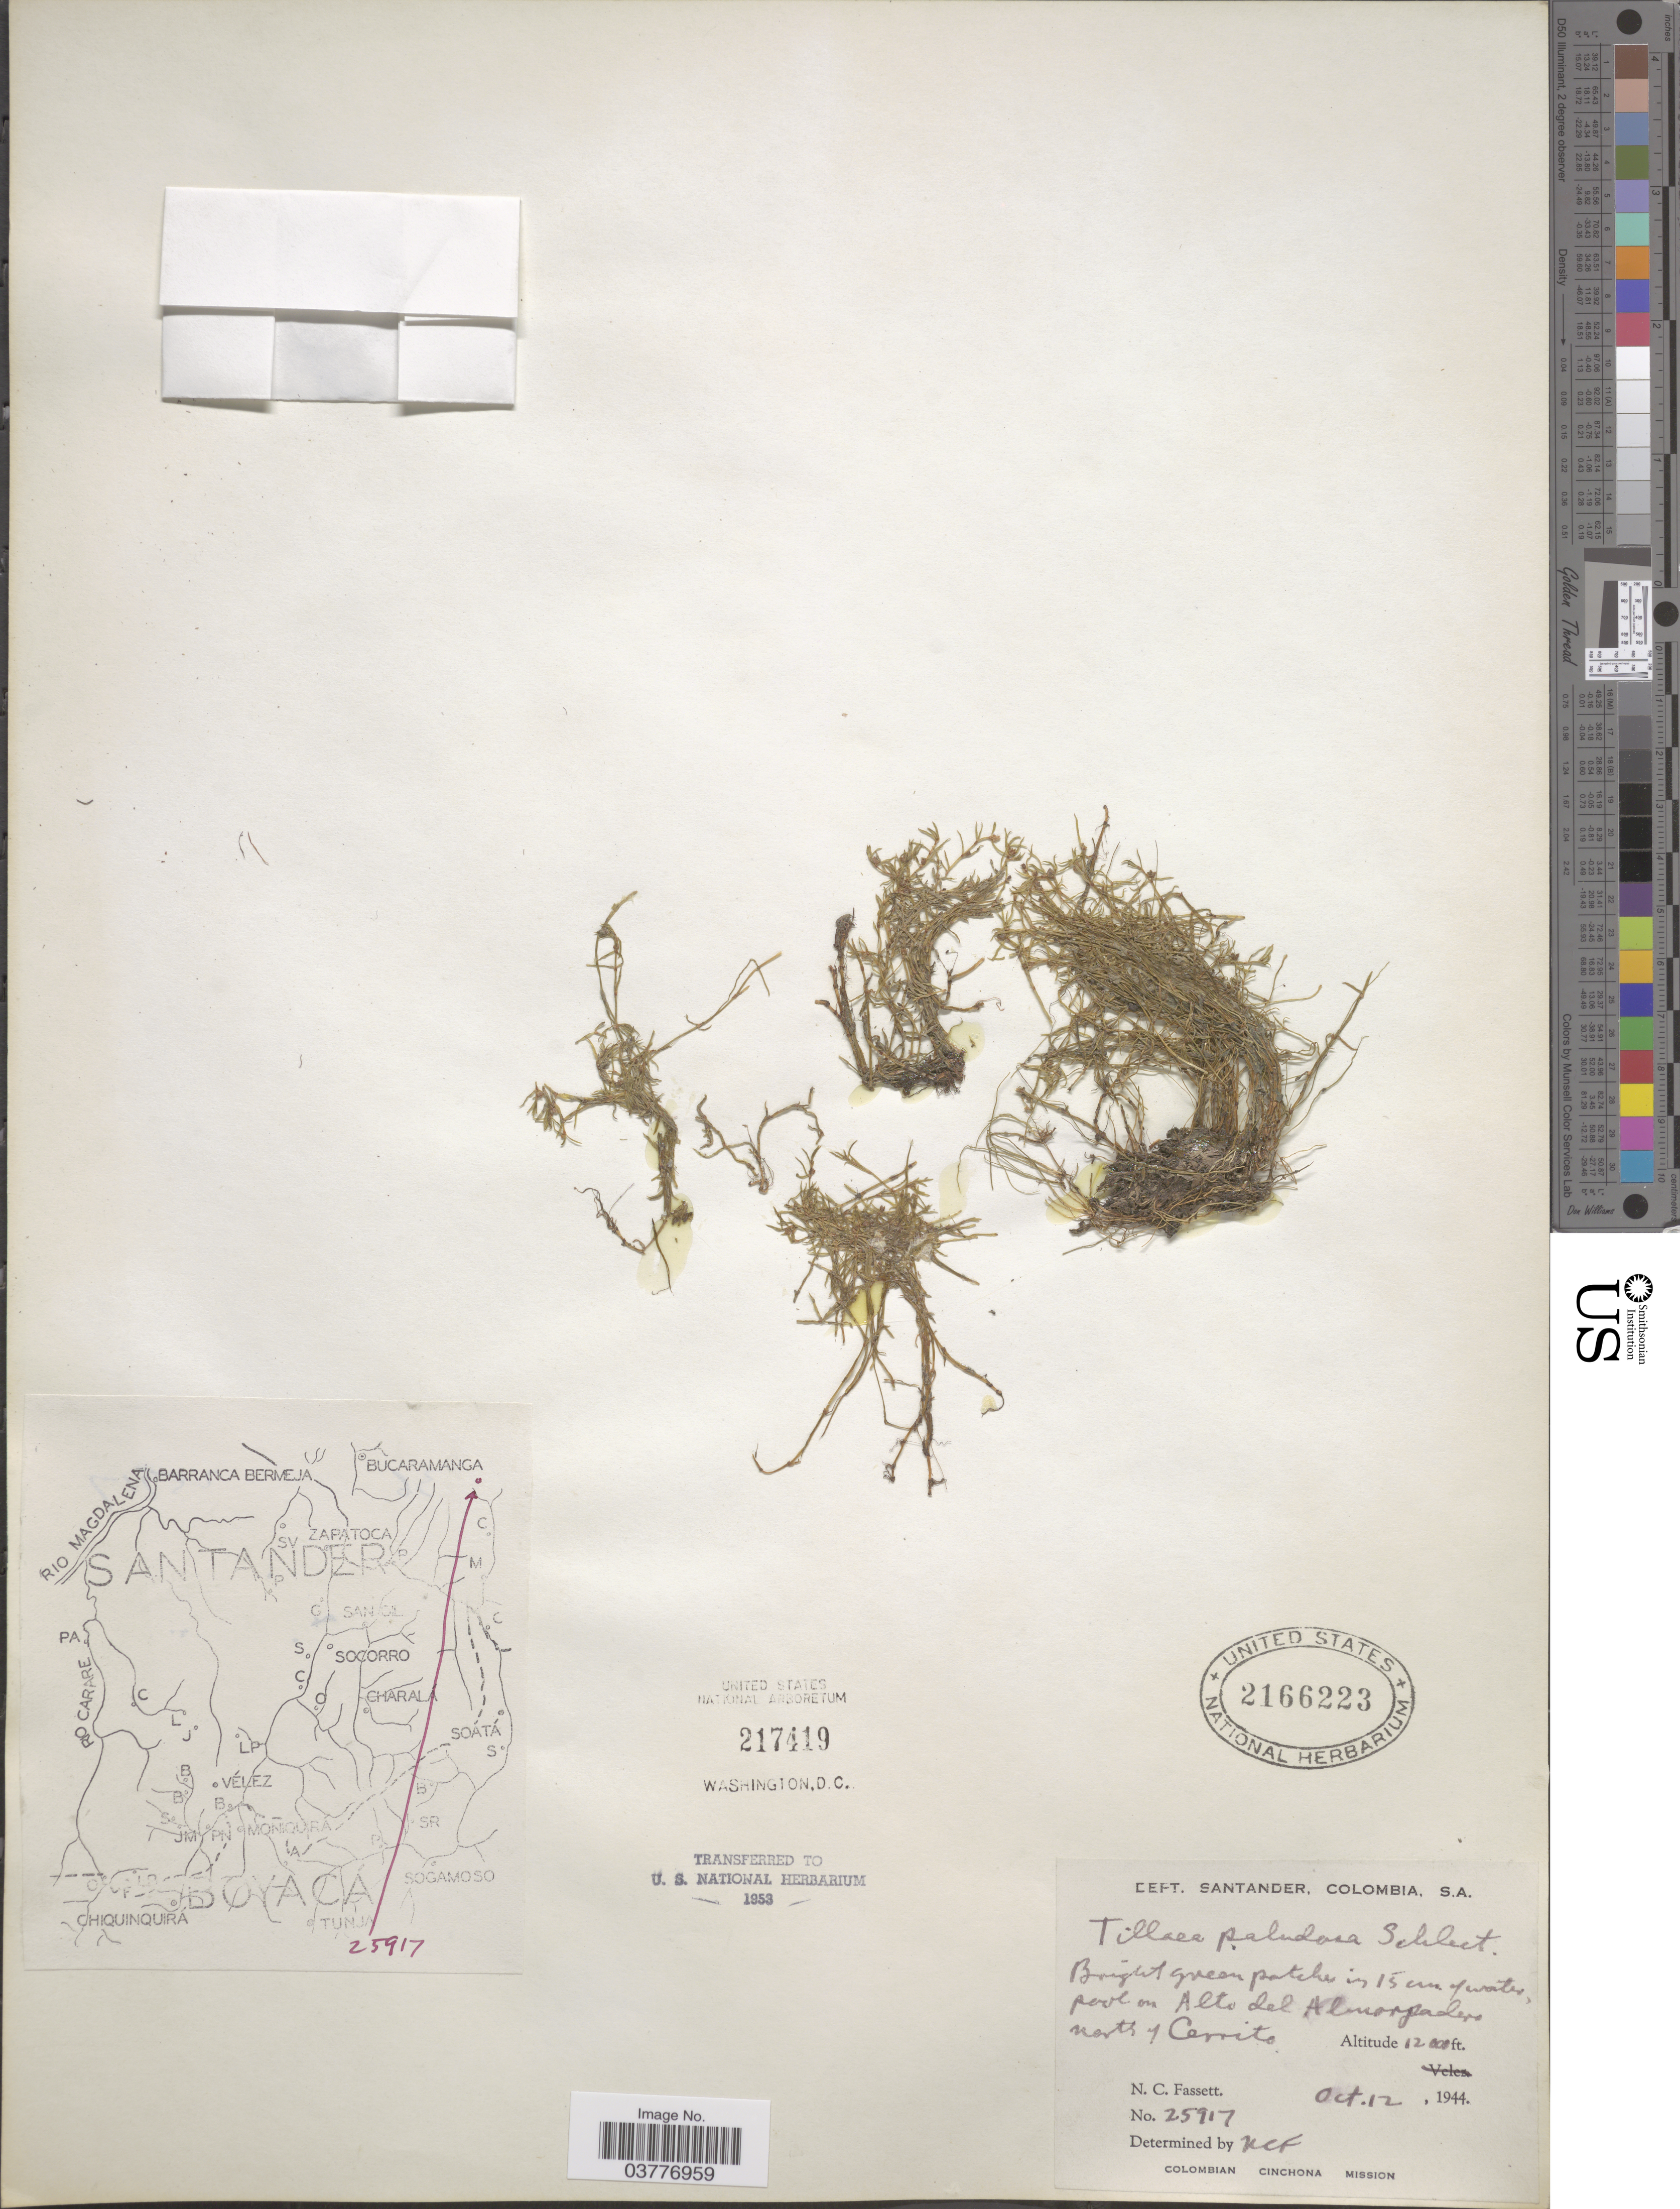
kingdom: Plantae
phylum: Tracheophyta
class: Magnoliopsida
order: Saxifragales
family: Crassulaceae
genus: Crassula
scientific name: Crassula peduncularis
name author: (Sm.) Cambess.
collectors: N. C. Fassett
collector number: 25917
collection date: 1944-10-12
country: Colombia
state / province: Santander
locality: Dept. Boyaca. Pool on Alto del Almorpadero north of Cerrito.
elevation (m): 3658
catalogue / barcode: US 2166223